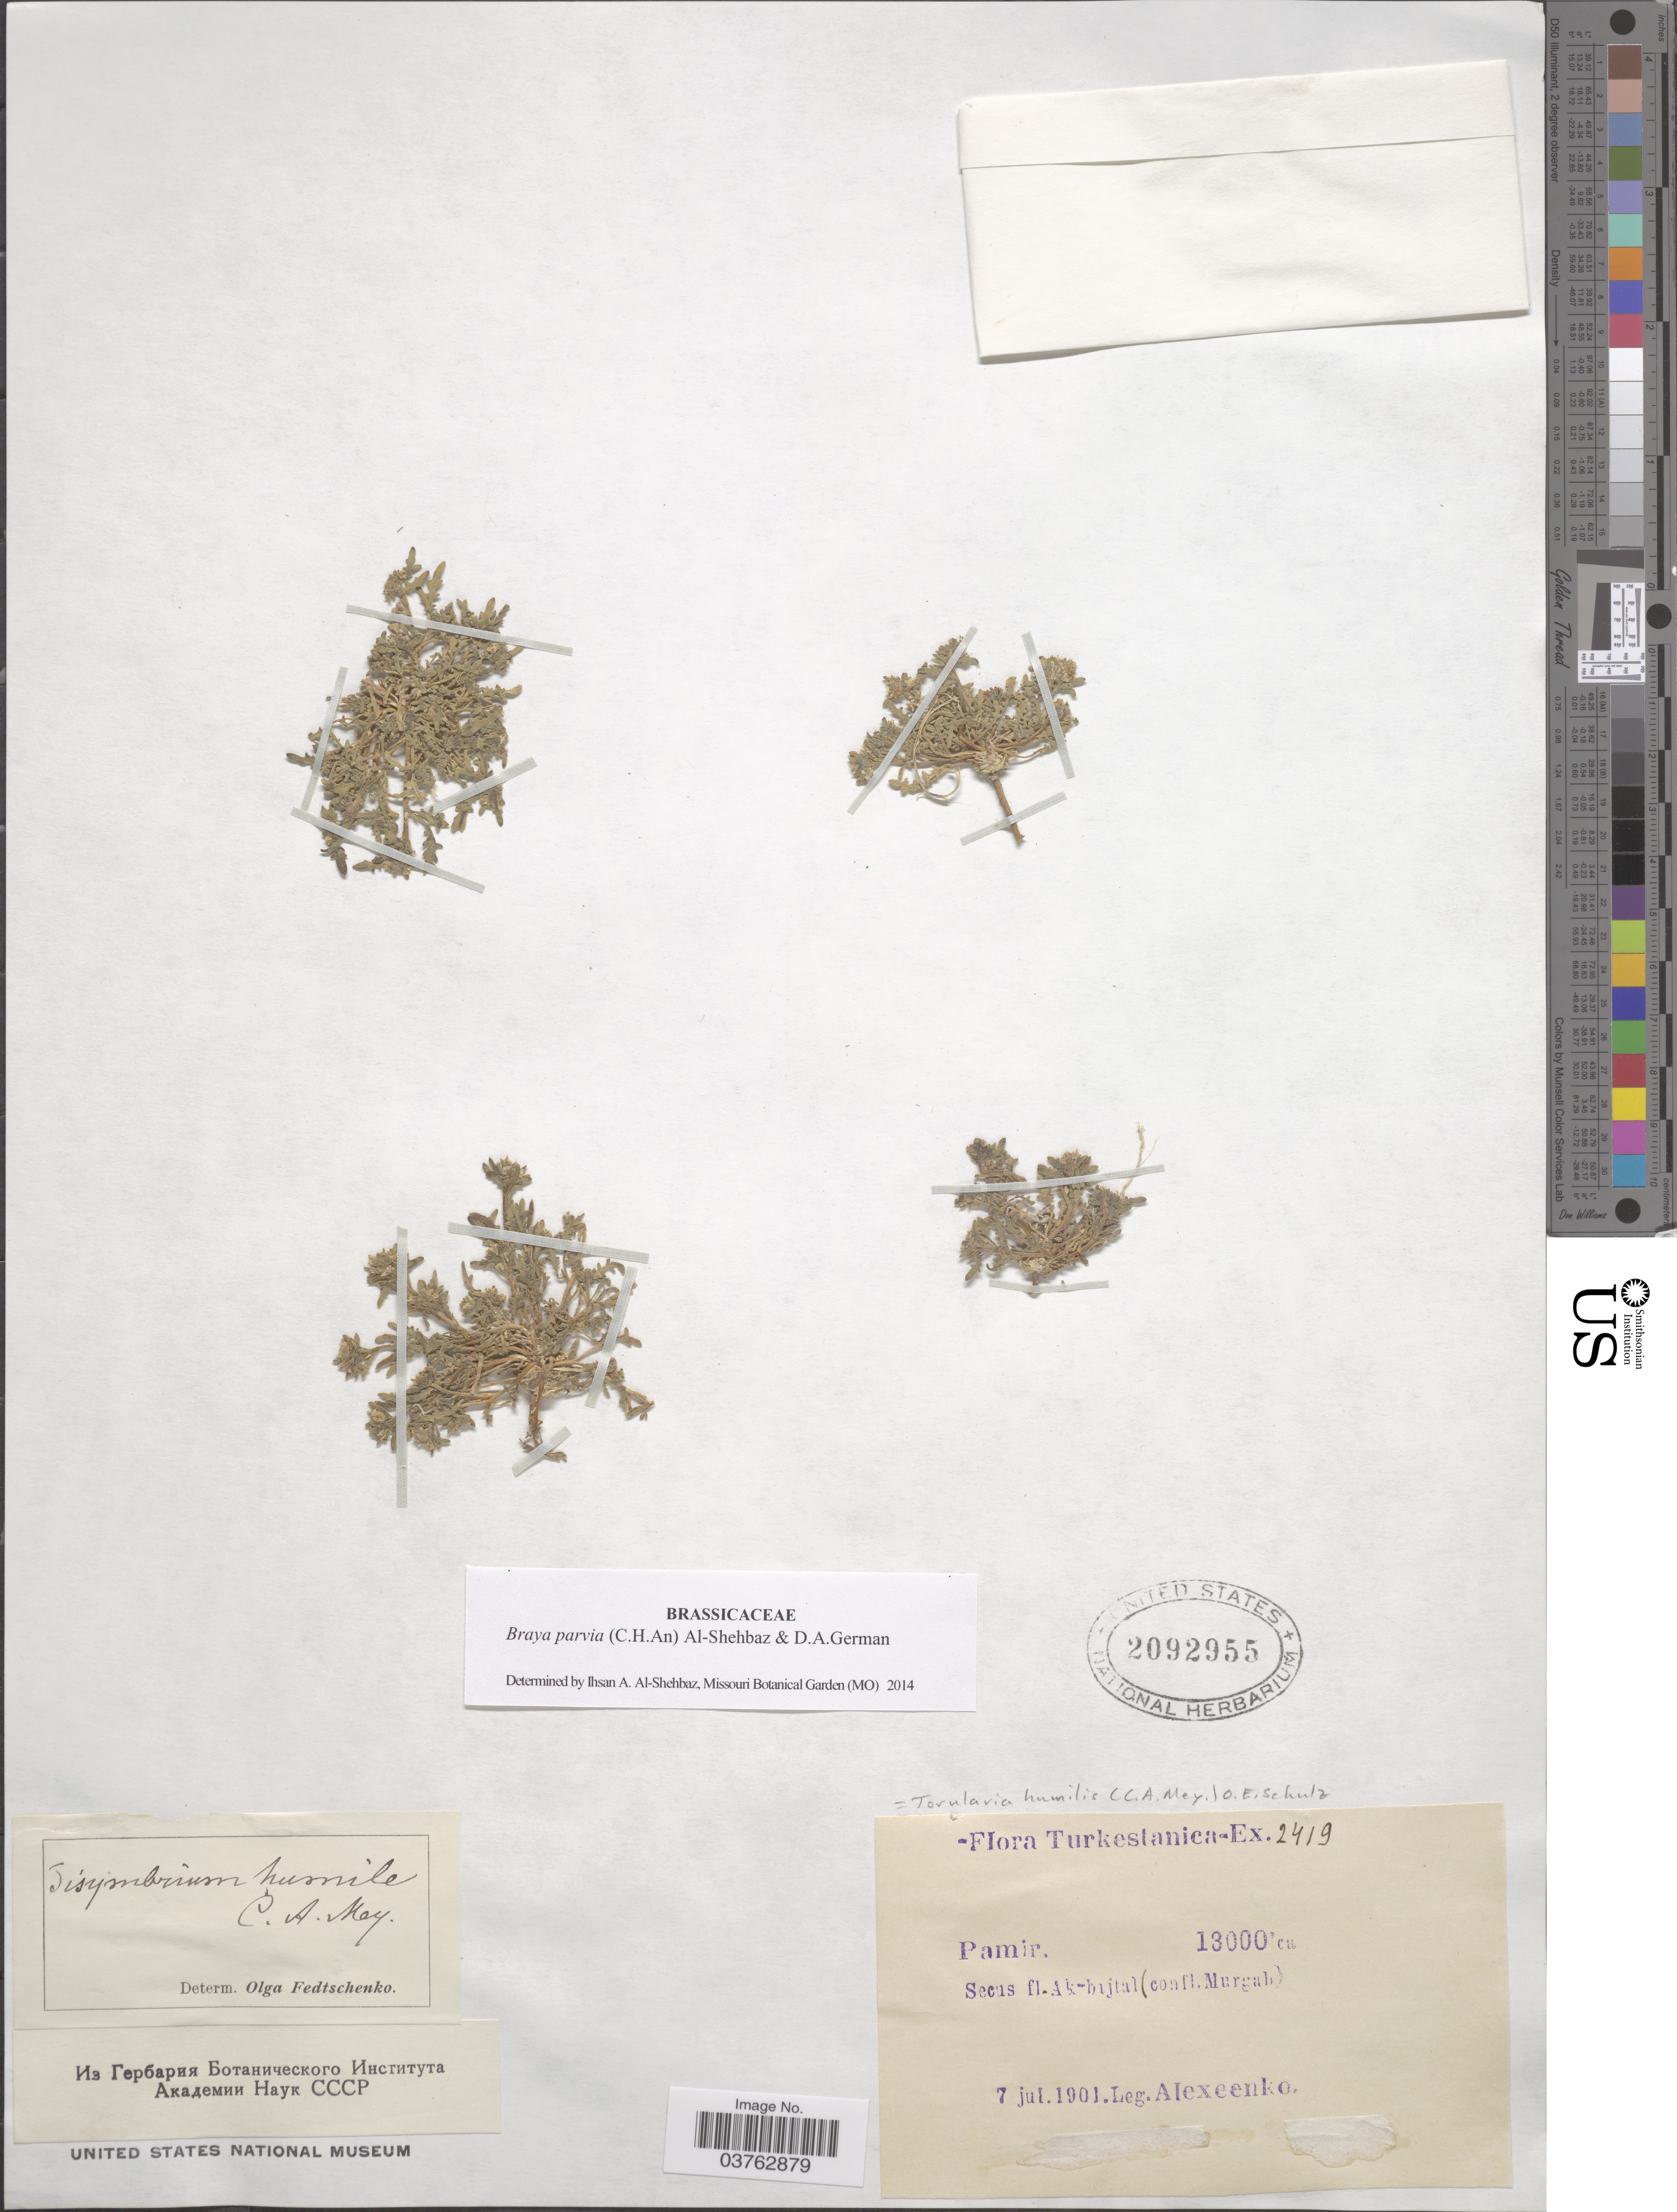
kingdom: Plantae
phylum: Tracheophyta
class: Magnoliopsida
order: Brassicales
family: Brassicaceae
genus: Braya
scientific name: Braya parvia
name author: (C. H. An) Al-Shehbaz & German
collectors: Alexeenko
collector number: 2419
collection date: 1901-07-07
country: Tajikistan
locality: Turkestanica. Pamir. Secus [interpreted] fl. Ak-bijtal (confl. Murgah).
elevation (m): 3962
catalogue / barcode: US 2092955